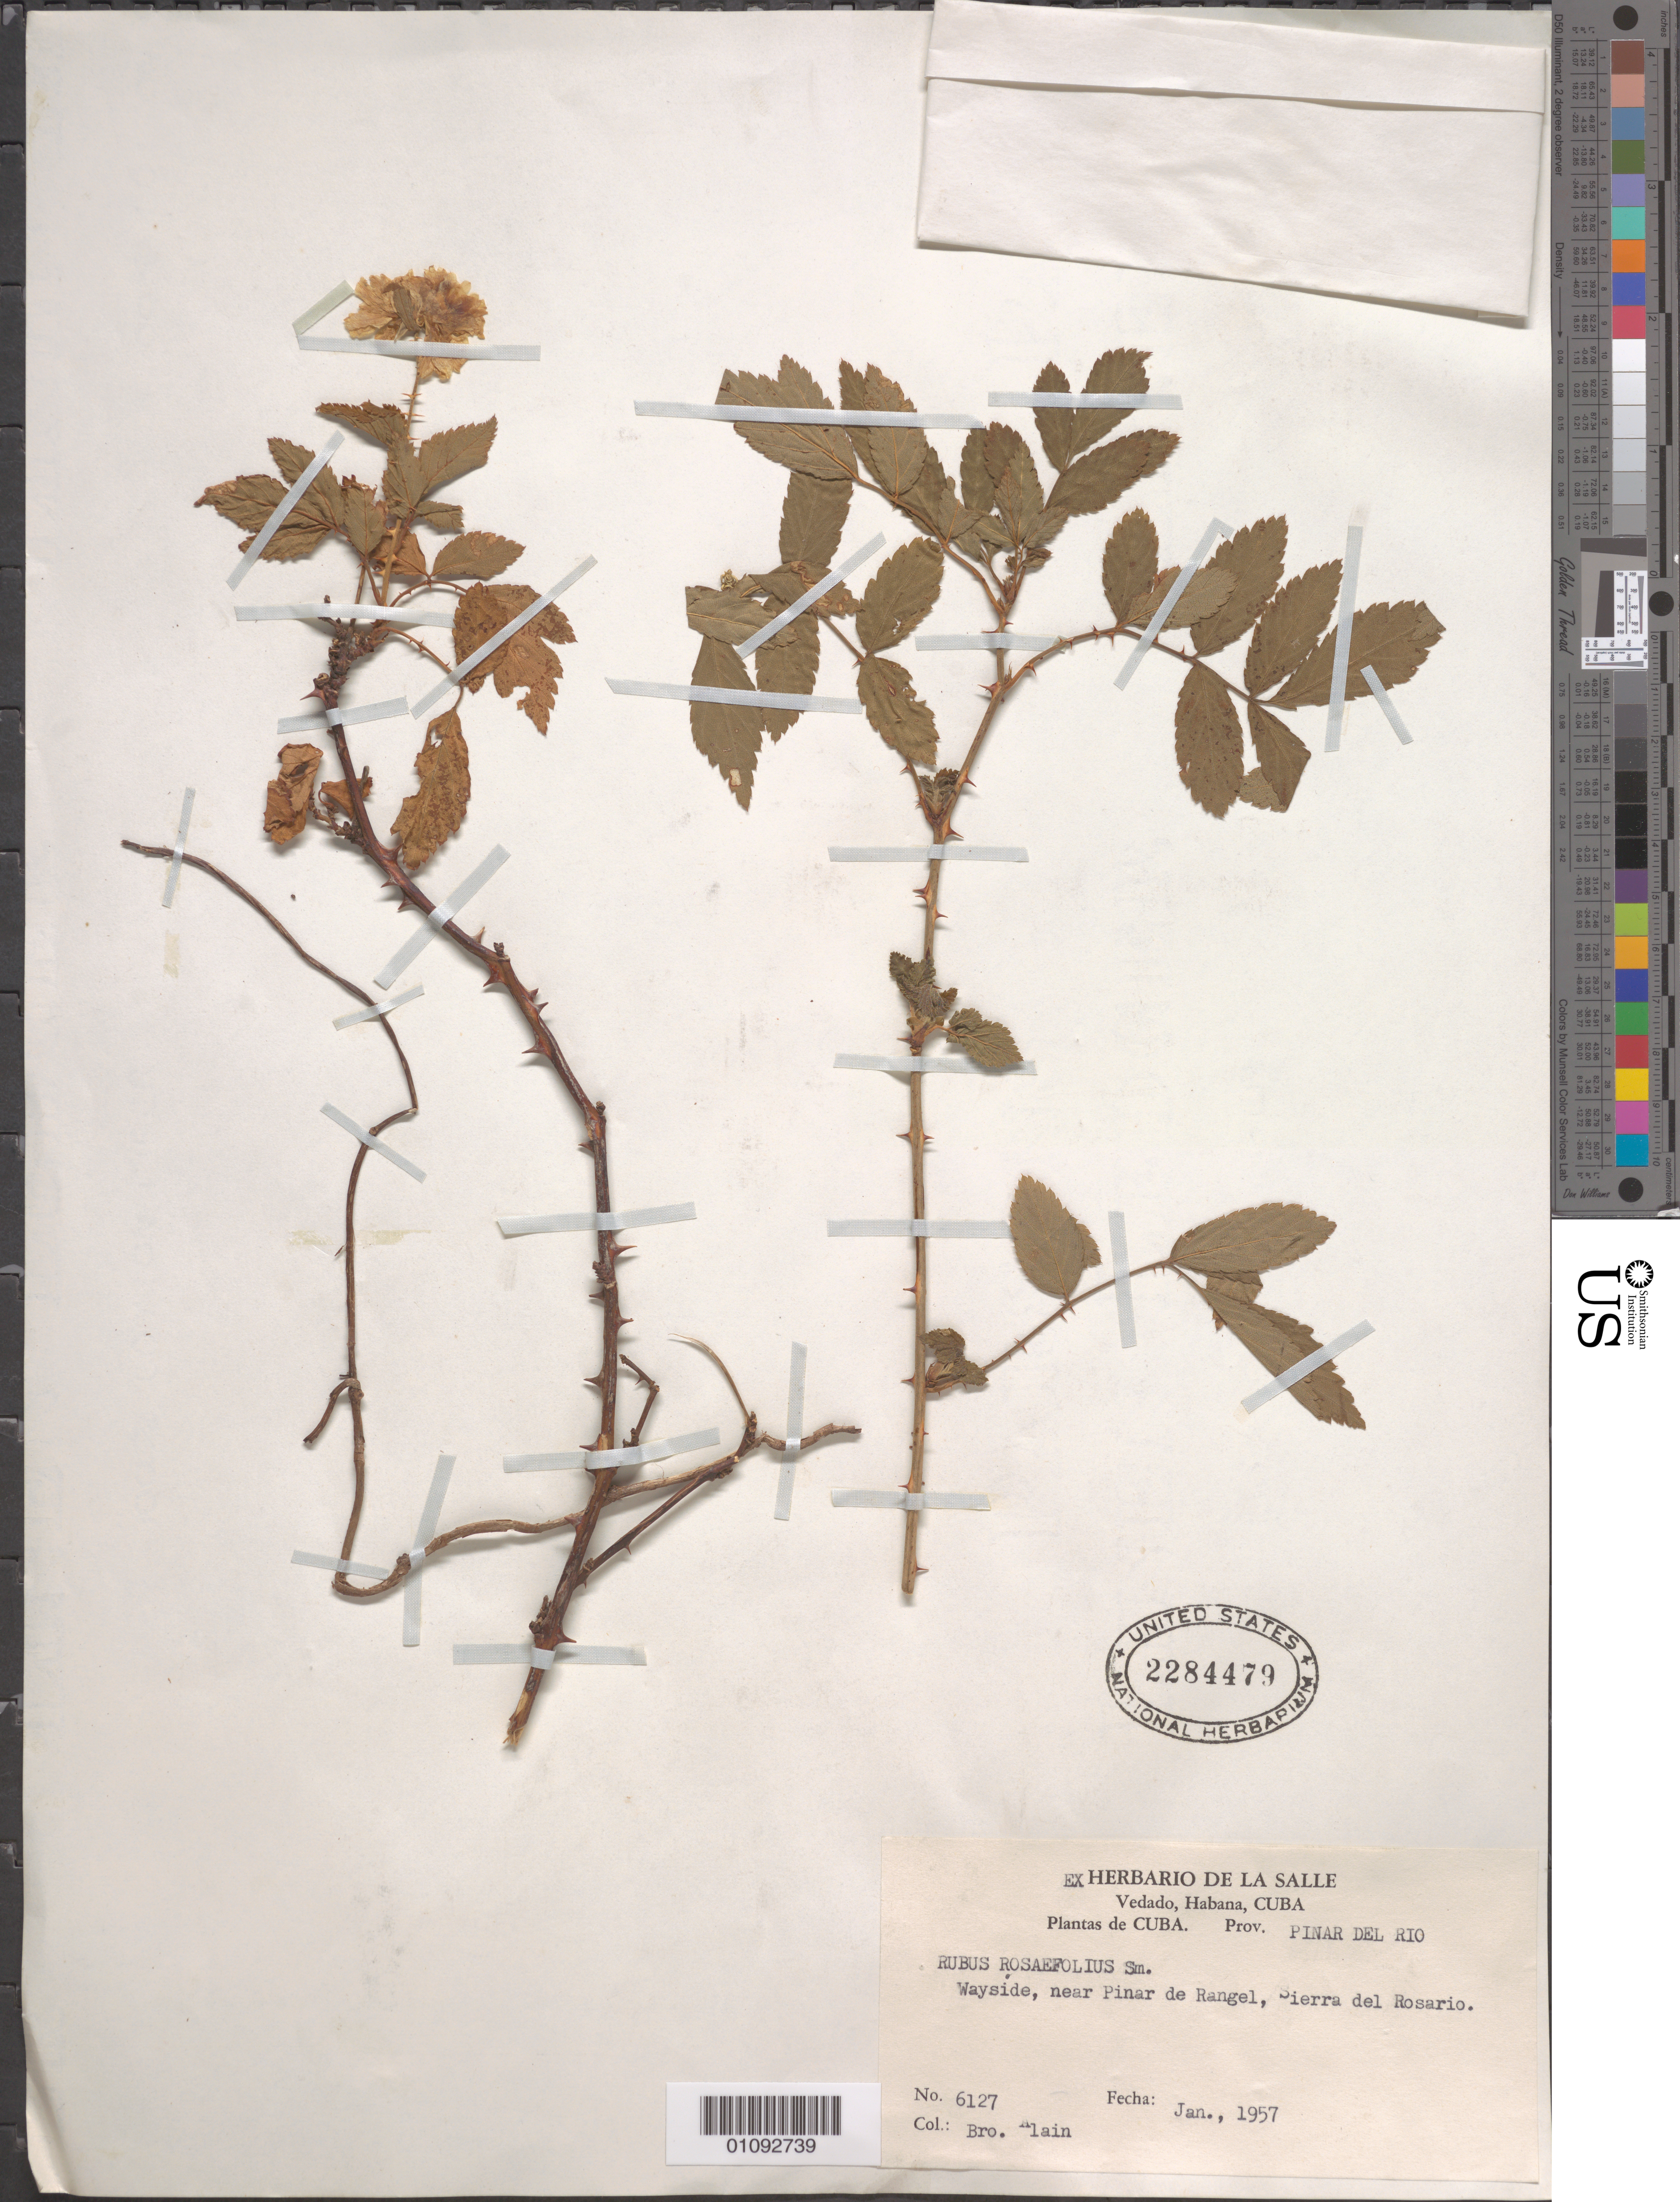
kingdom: Plantae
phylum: Tracheophyta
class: Magnoliopsida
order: Rosales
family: Rosaceae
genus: Rubus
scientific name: Rubus rosifolius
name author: Sm.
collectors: A. H. Liogier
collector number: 6127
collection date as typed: Jan 1957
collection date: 1957-01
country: Cuba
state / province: Pinar del Rio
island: Cuba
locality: Wayside, near Pinar de Rangel, Sierra del Rosario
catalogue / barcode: US 2284479